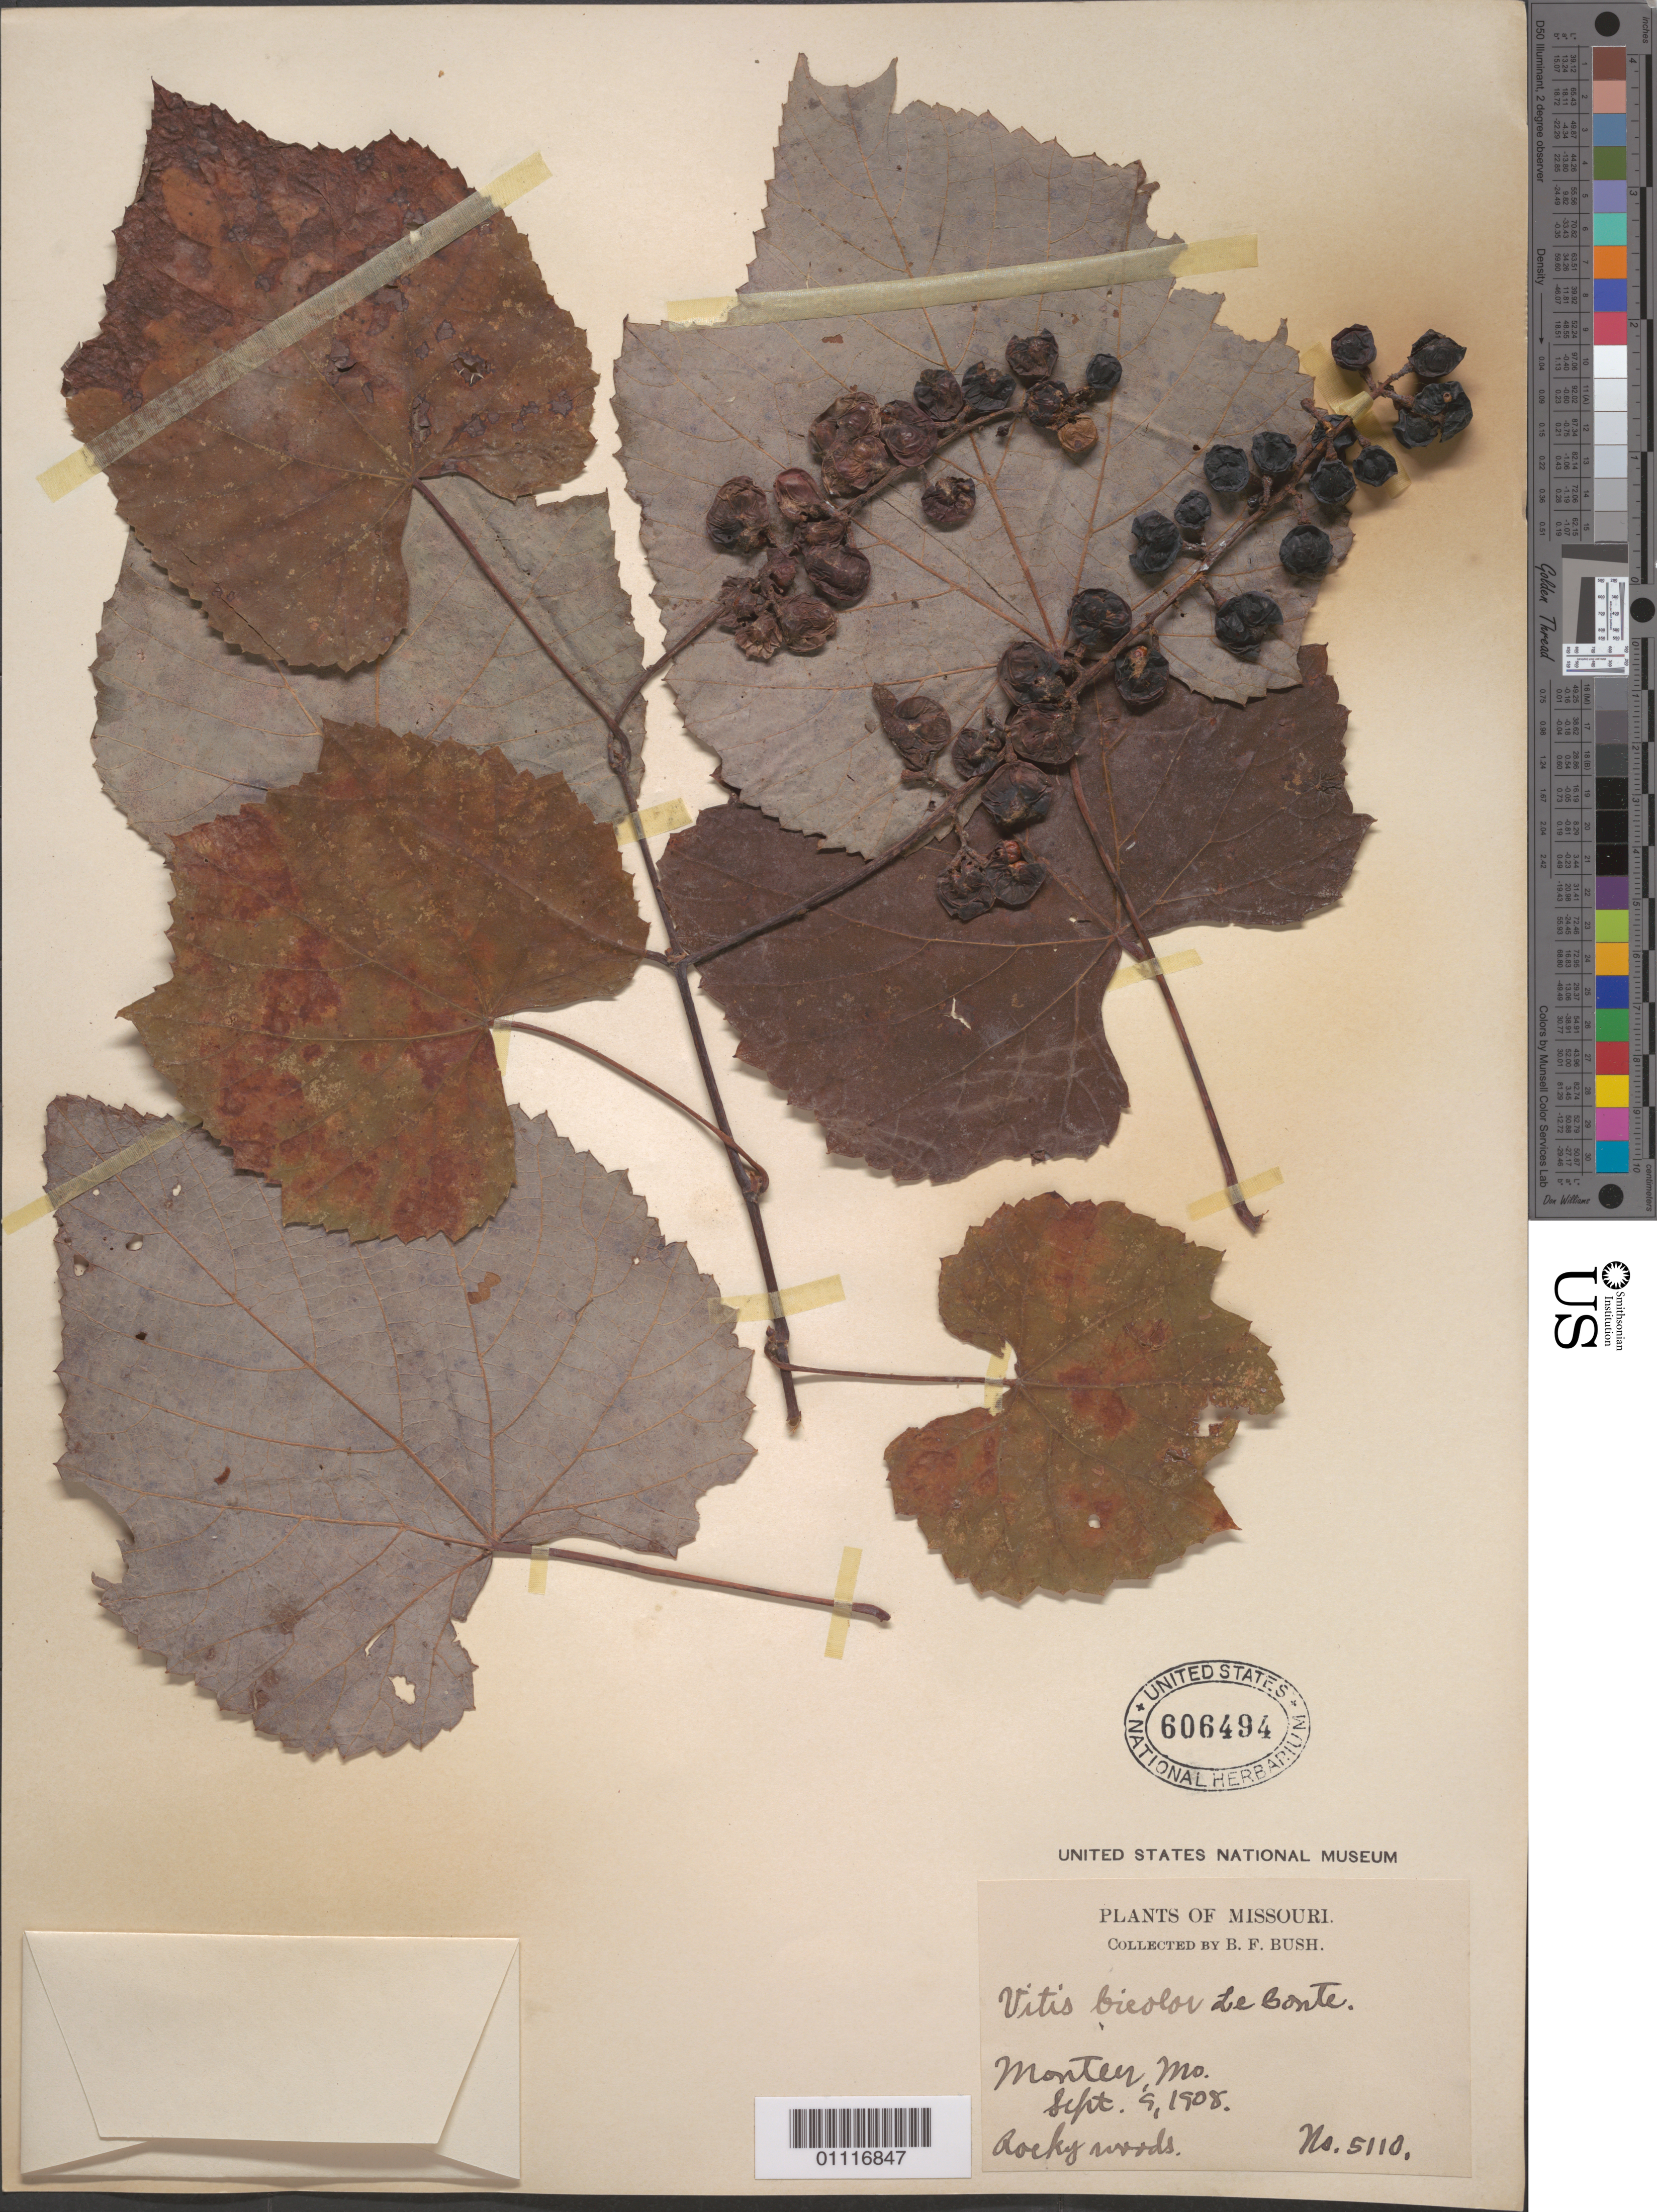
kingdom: Plantae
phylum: Tracheophyta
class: Magnoliopsida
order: Vitales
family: Vitaceae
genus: Vitis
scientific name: Vitis bicolor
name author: Leconte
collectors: B. F. Bush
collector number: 5110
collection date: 1908-09-09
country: United States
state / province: Missouri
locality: Rocky woods, Monten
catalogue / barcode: US 606494